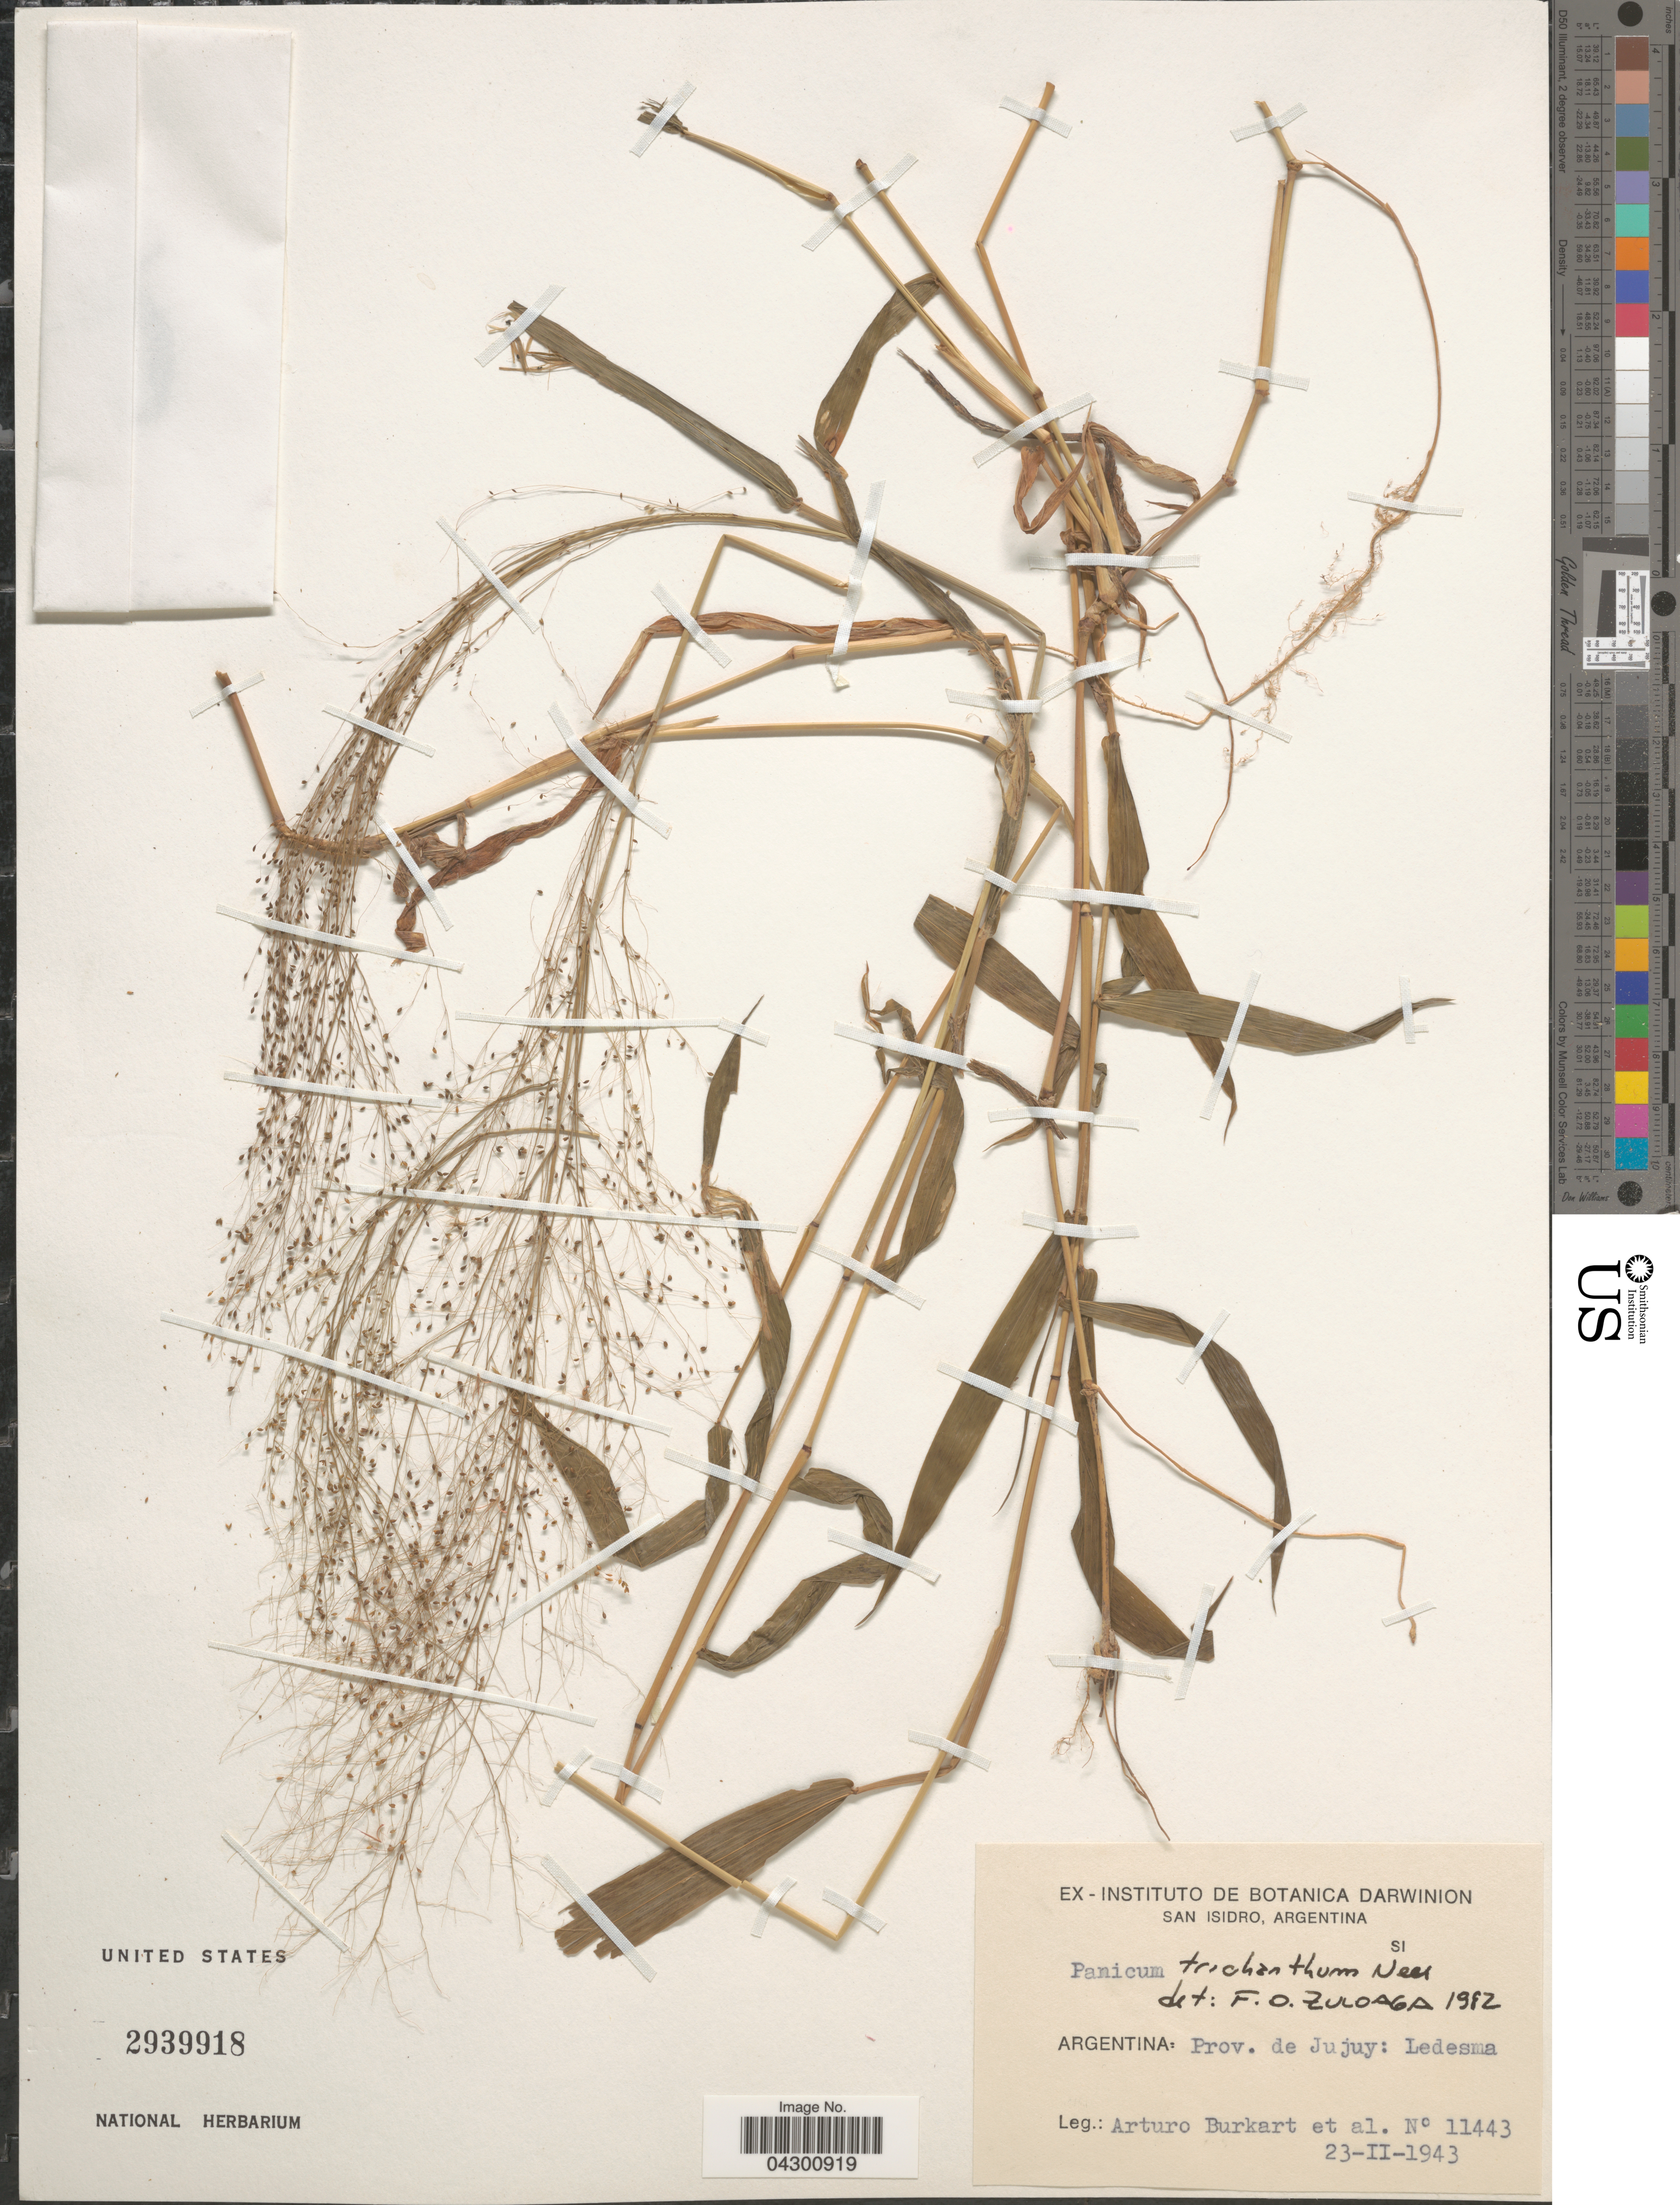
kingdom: Plantae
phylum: Tracheophyta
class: Liliopsida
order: Poales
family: Poaceae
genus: Panicum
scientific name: Panicum trichanthum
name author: Nees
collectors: A. E. Burkart & et al.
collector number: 11443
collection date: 1943-02-23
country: Argentina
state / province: Jujuy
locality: Ledesma.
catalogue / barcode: US 2939918